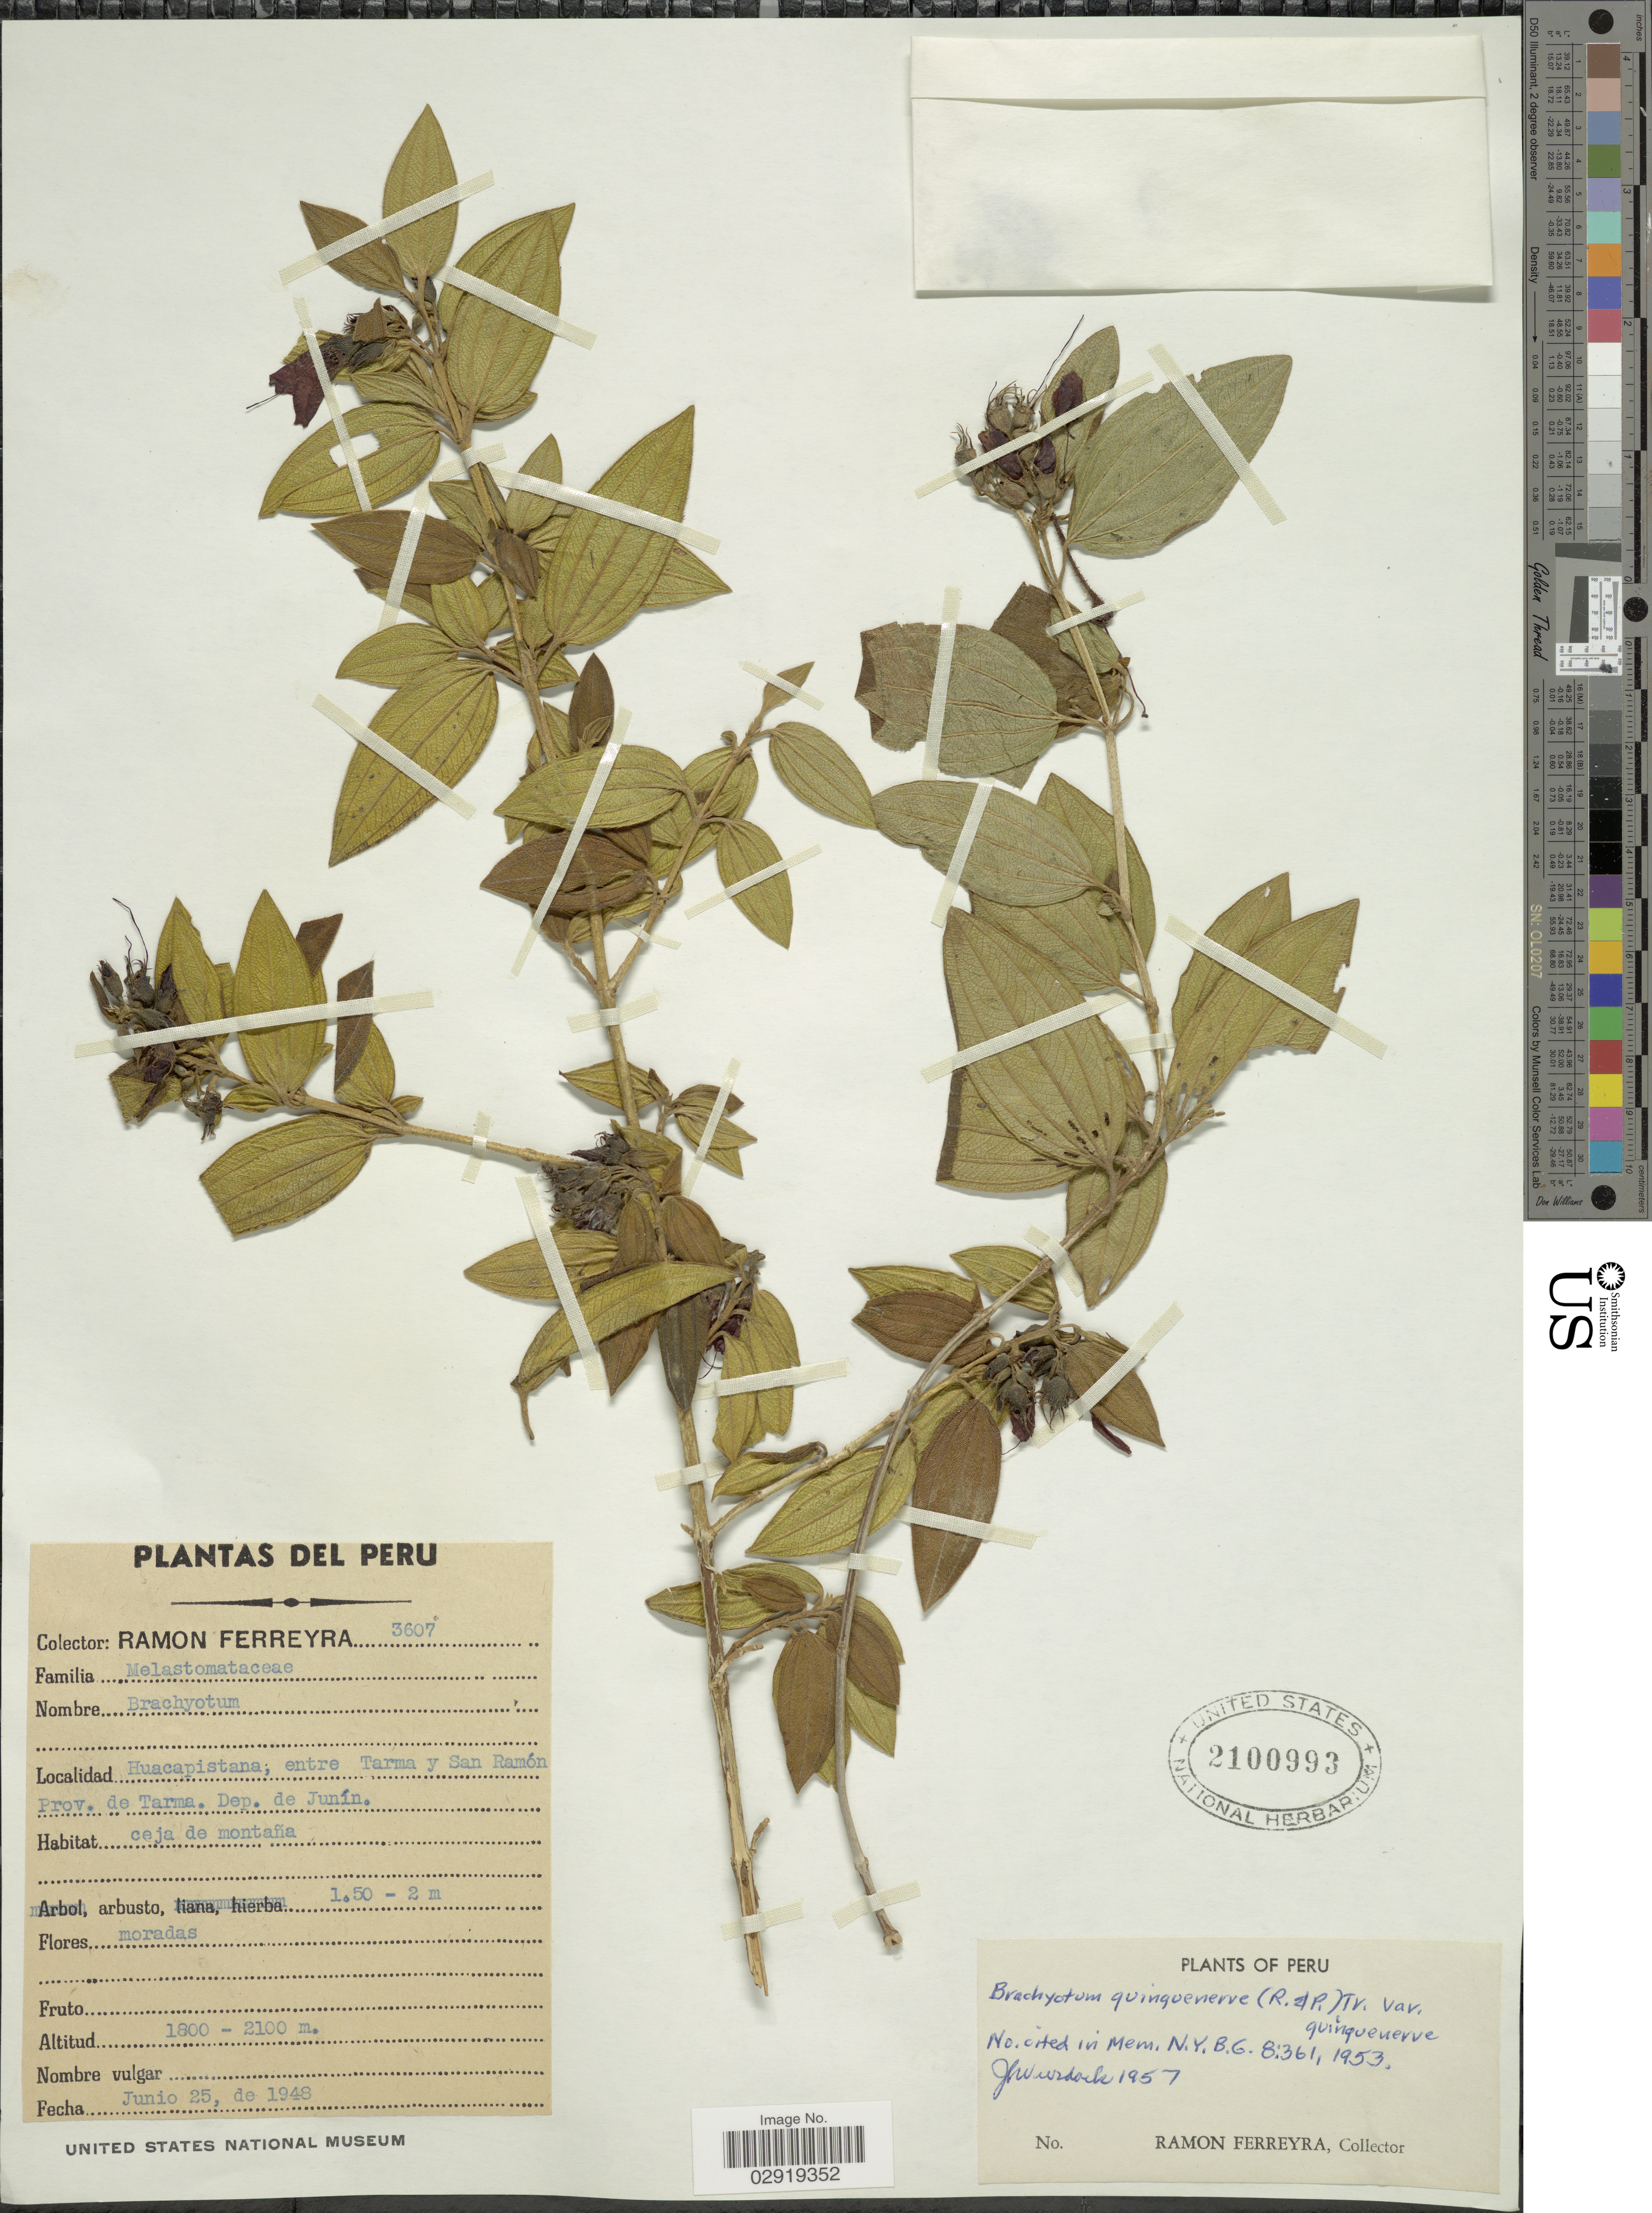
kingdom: Plantae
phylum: Tracheophyta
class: Magnoliopsida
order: Myrtales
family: Melastomataceae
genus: Brachyotum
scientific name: Brachyotum quinquenerve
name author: (Ruiz & Pav.) Triana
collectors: R. A. Ferreyra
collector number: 3607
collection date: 1948-06-25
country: Peru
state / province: Junín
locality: Huacapistana, entre Tarma y San Ramón. Prov. de Tarma. Dep. de Junín.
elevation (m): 1800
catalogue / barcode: US 2100993